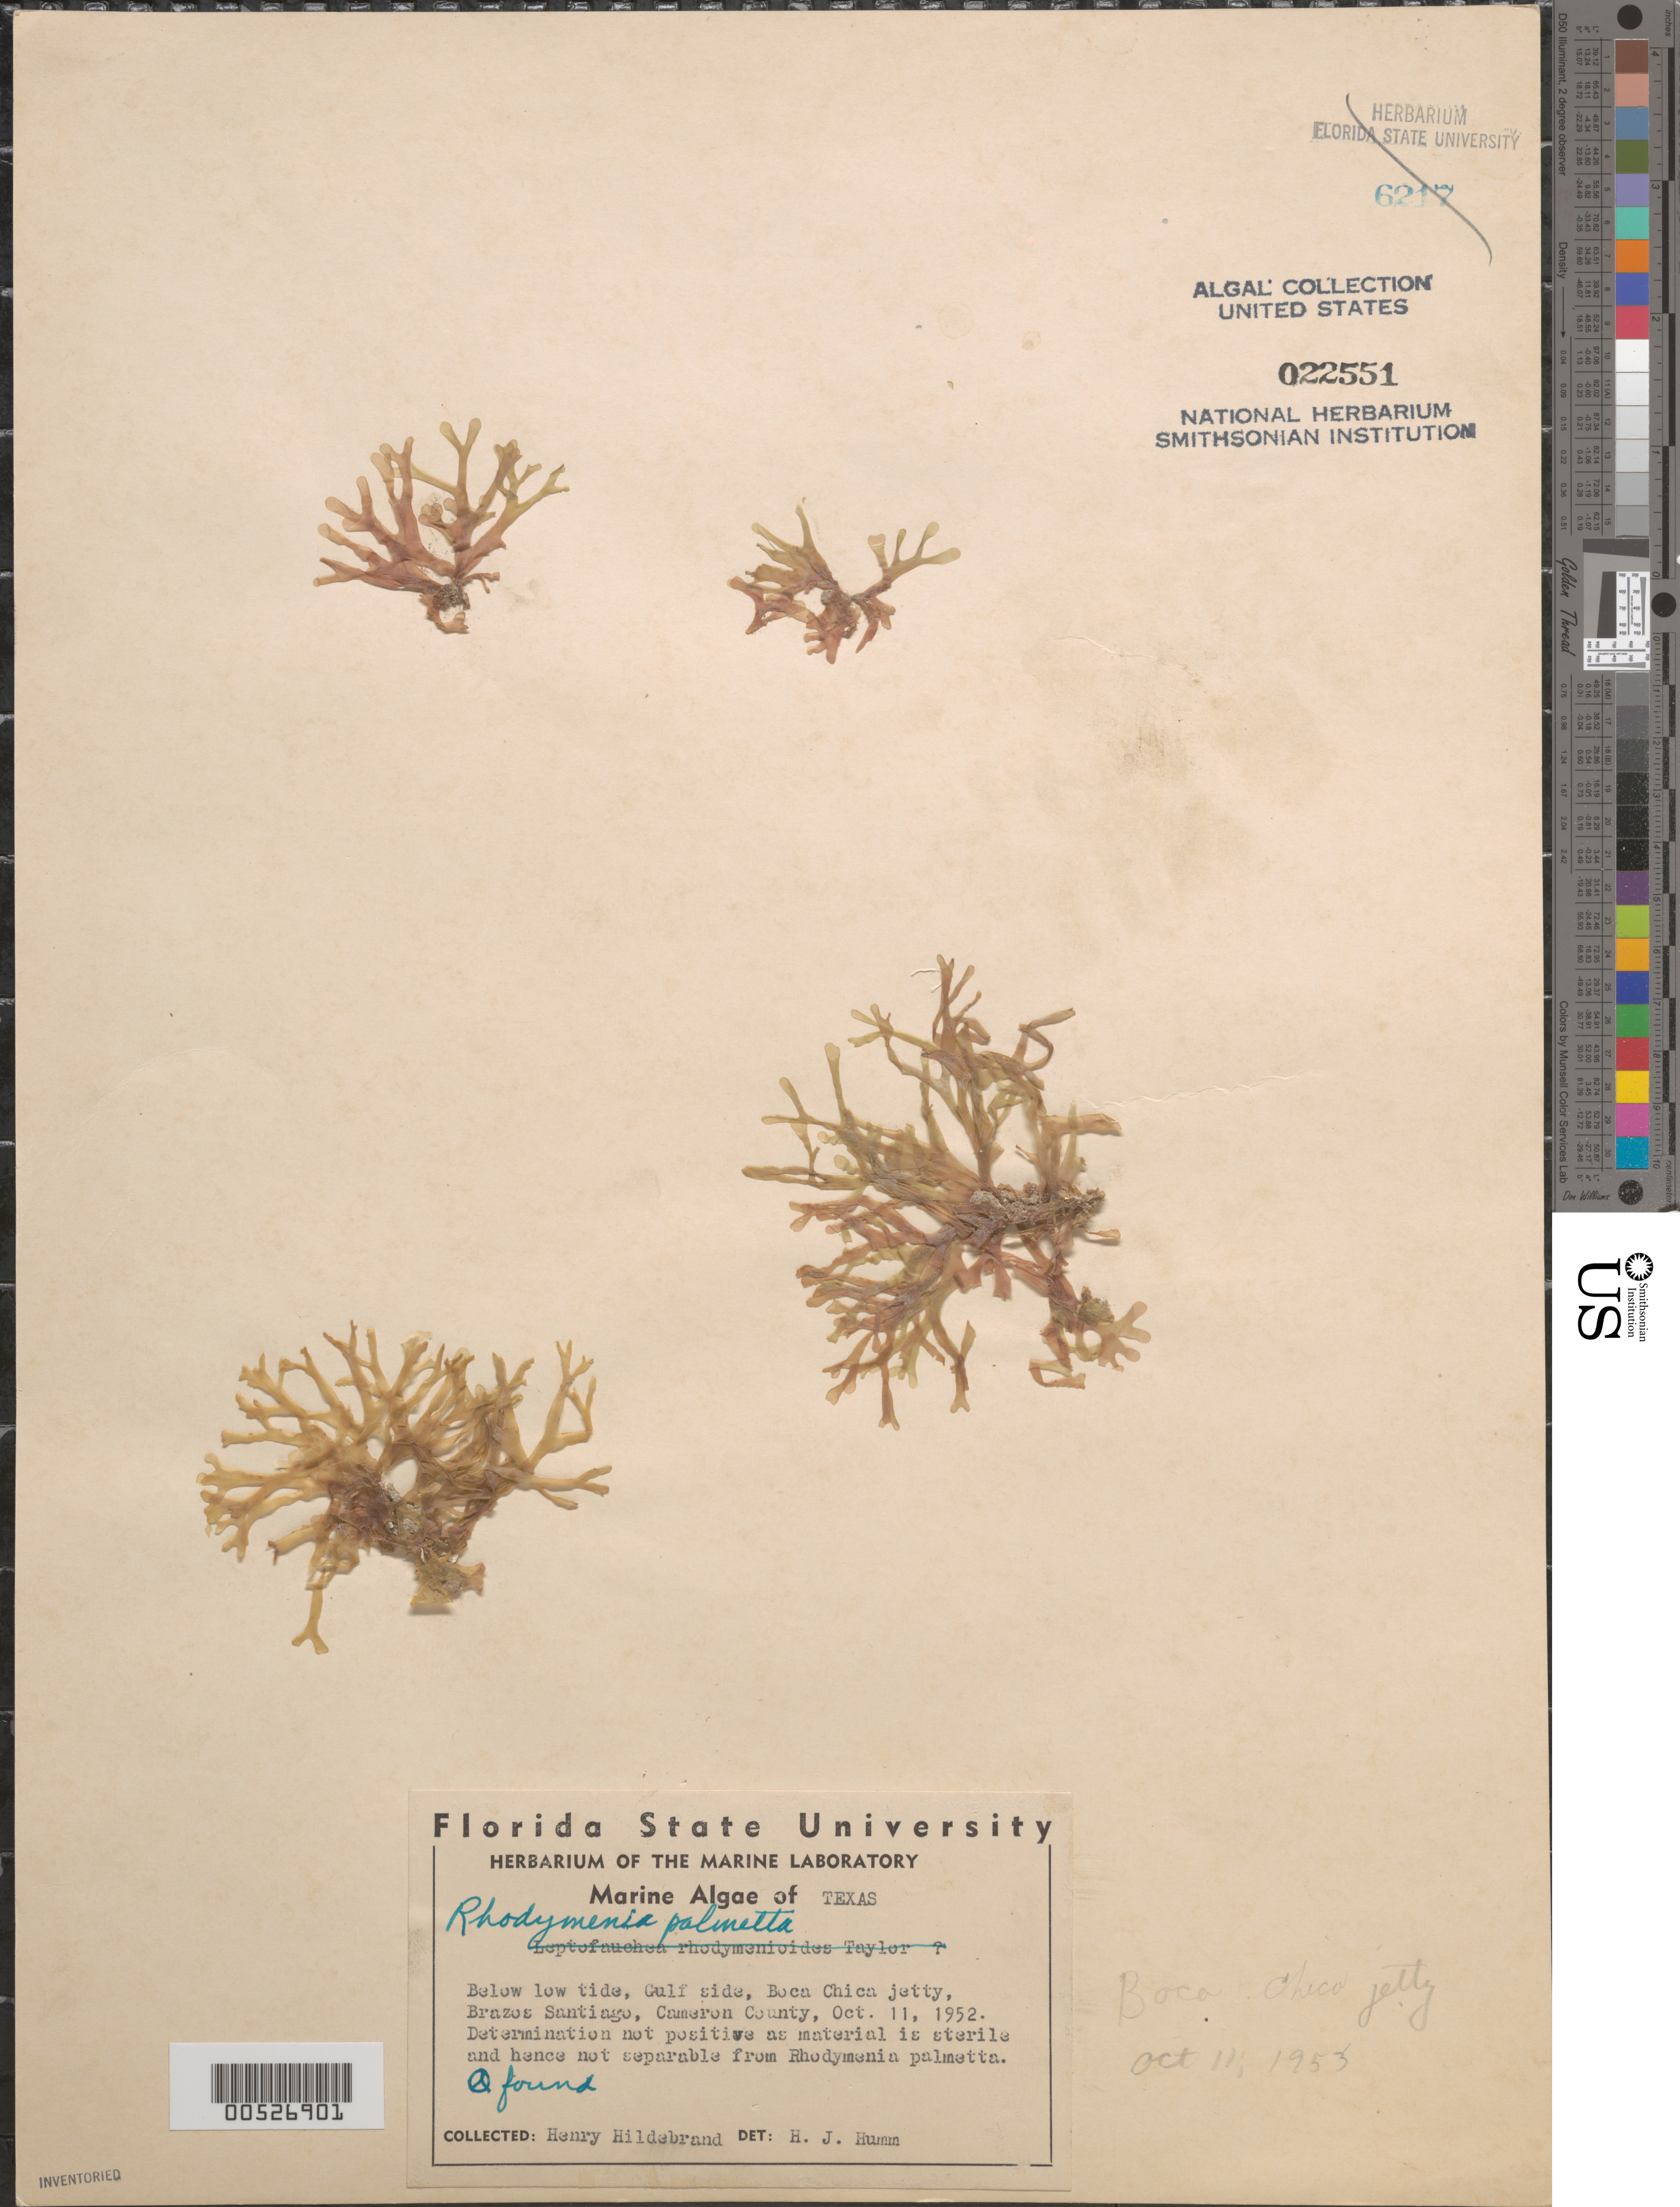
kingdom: Plantae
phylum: Rhodophyta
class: Florideophyceae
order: Rhodymeniales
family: Rhodymeniaceae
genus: Rhodymenia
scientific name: Rhodymenia pseudopalmata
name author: (J.V.Lamouroux) P.C. Silva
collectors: H. Hildebrand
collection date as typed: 11 Oct 1952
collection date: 1952-10-11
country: United States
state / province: Texas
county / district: Cameron County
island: Brazos Island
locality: Boca Chica jetty, Brazos Santiago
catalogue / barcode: US 22551